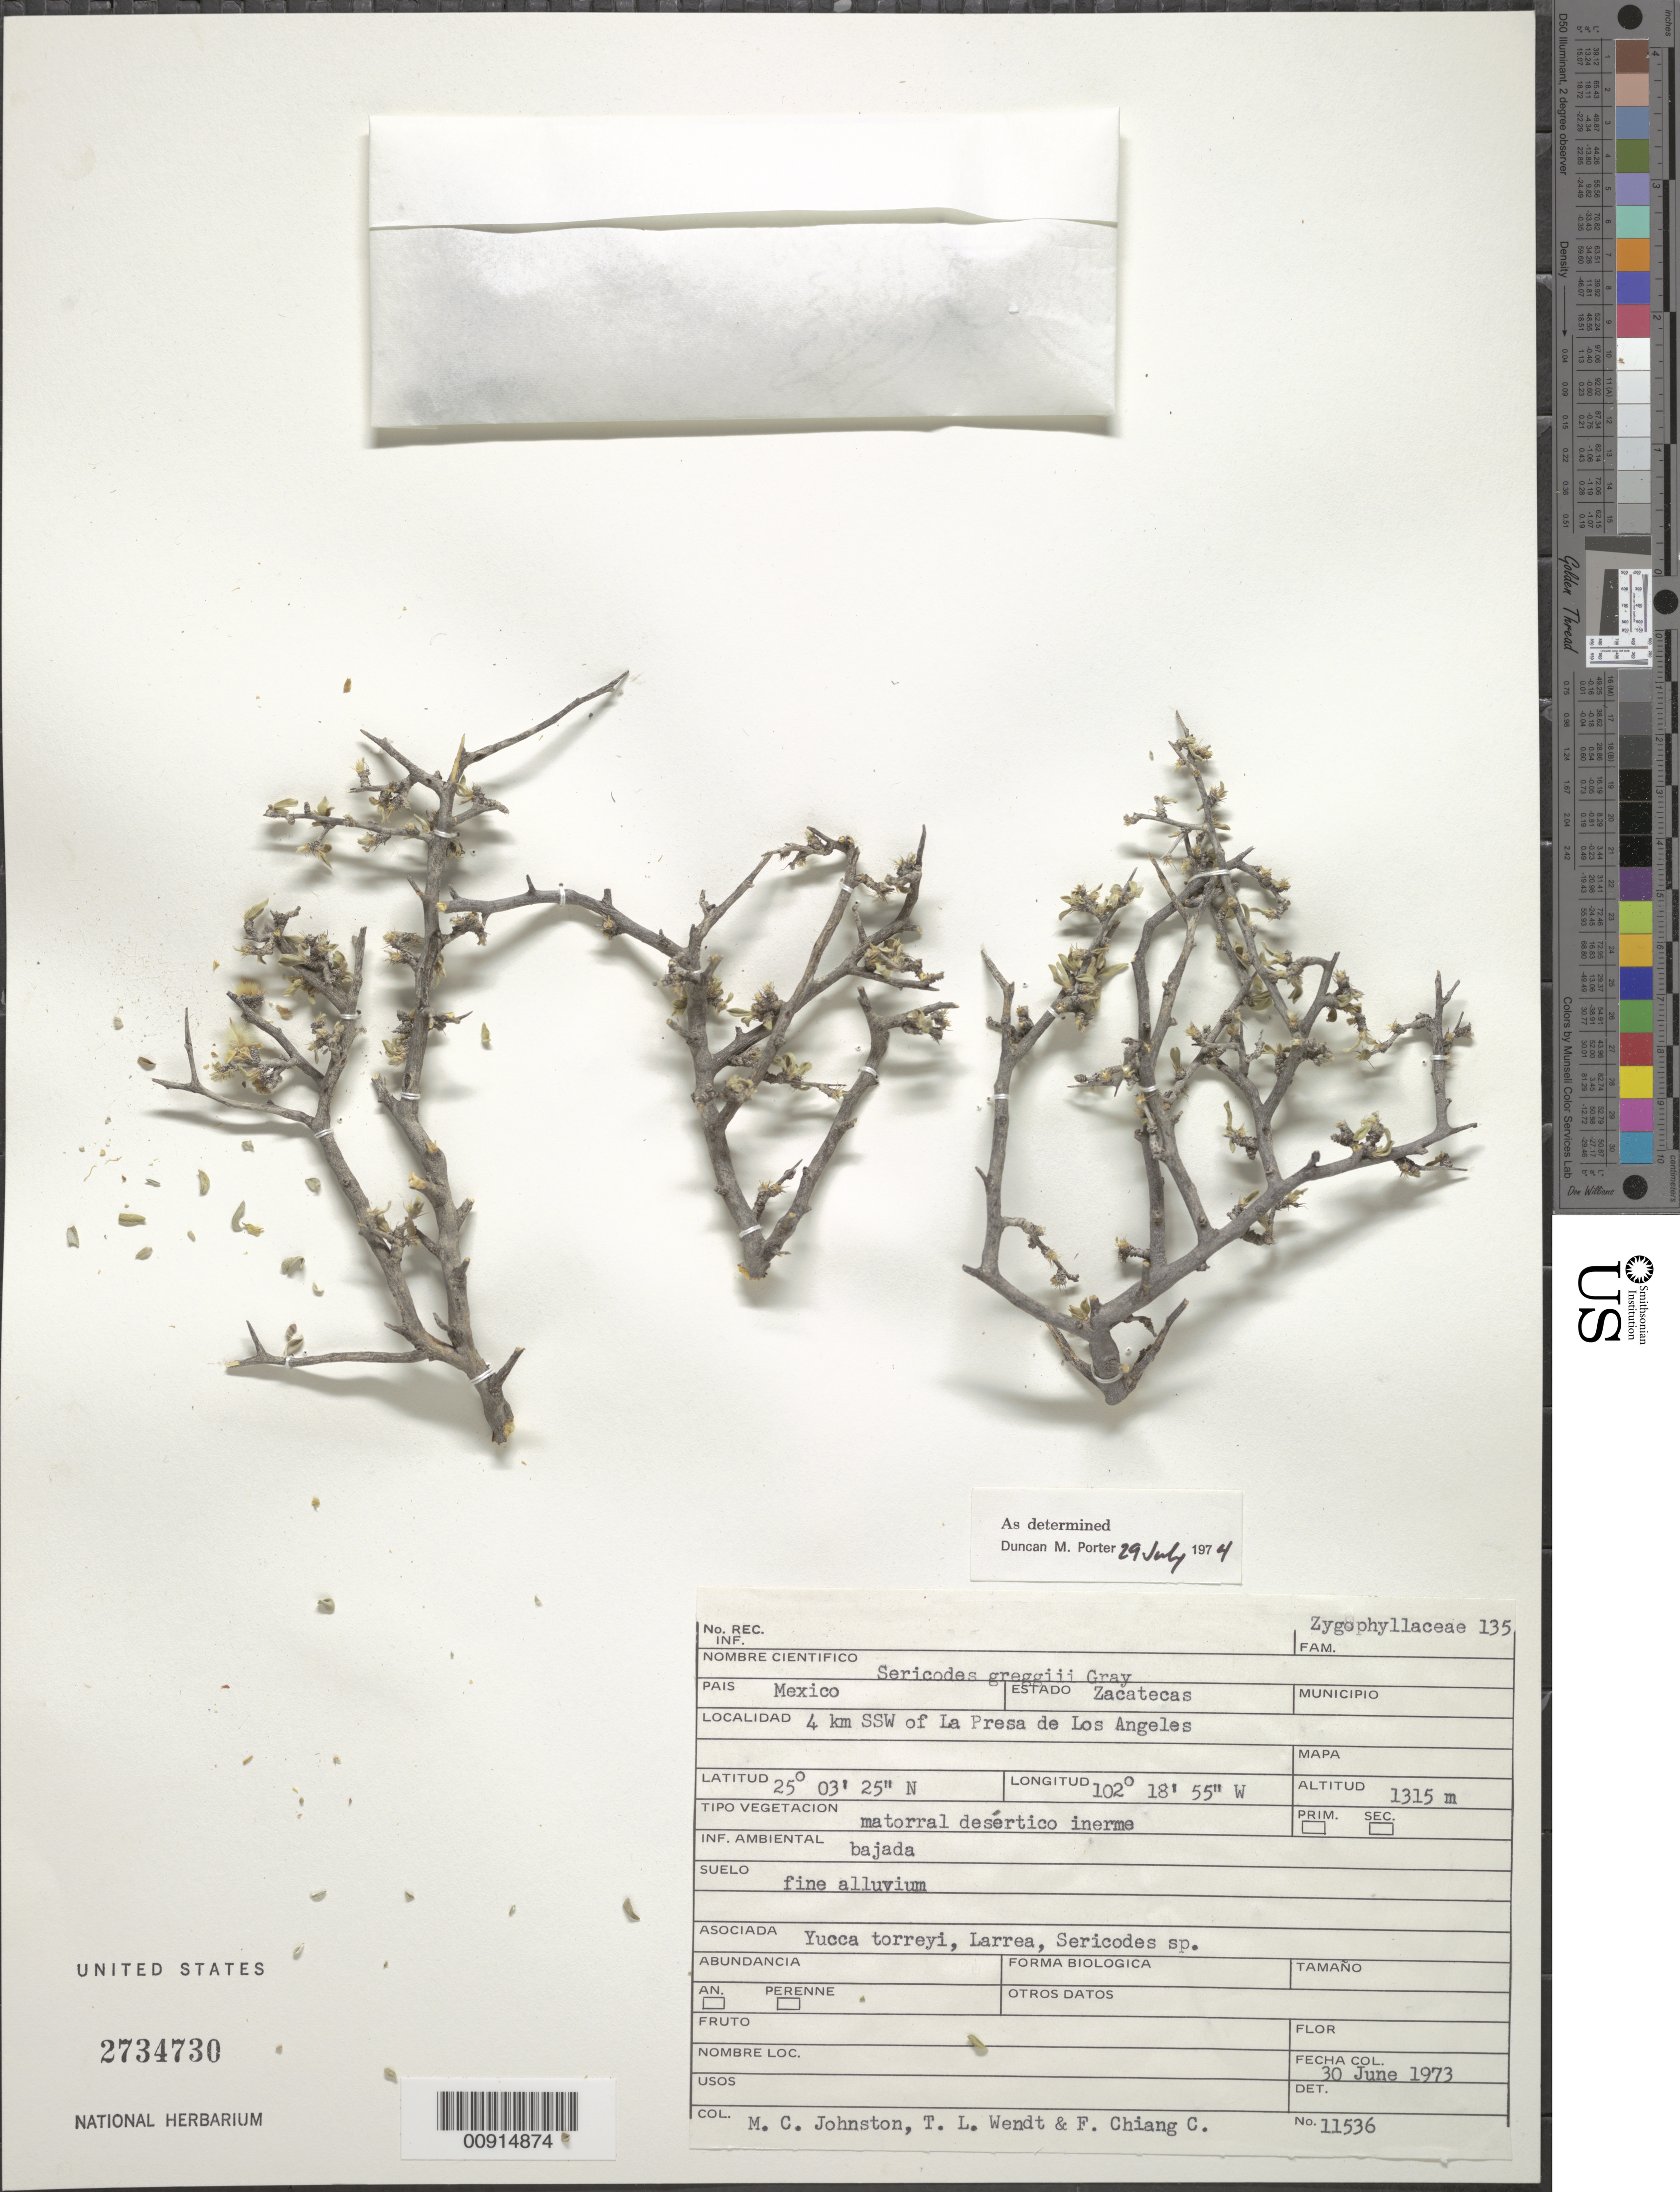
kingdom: Plantae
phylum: Tracheophyta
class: Magnoliopsida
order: Zygophyllales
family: Zygophyllaceae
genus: Sericodes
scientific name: Sericodes greggii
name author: A. Gray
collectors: M. Johnston, T. L. Wendt & F. Chiang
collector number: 11536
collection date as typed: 30 Jun 1973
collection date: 1973-06-30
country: Mexico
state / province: Zacatecas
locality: Estado Zacatecas: 4 km. SSW of La Presa de Los Angeles.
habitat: Matorral desértico inerme. Bajada; fine alluvium. Asociada: Yucca torreyi, Larrea, Sericodes sp.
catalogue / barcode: US 2734730